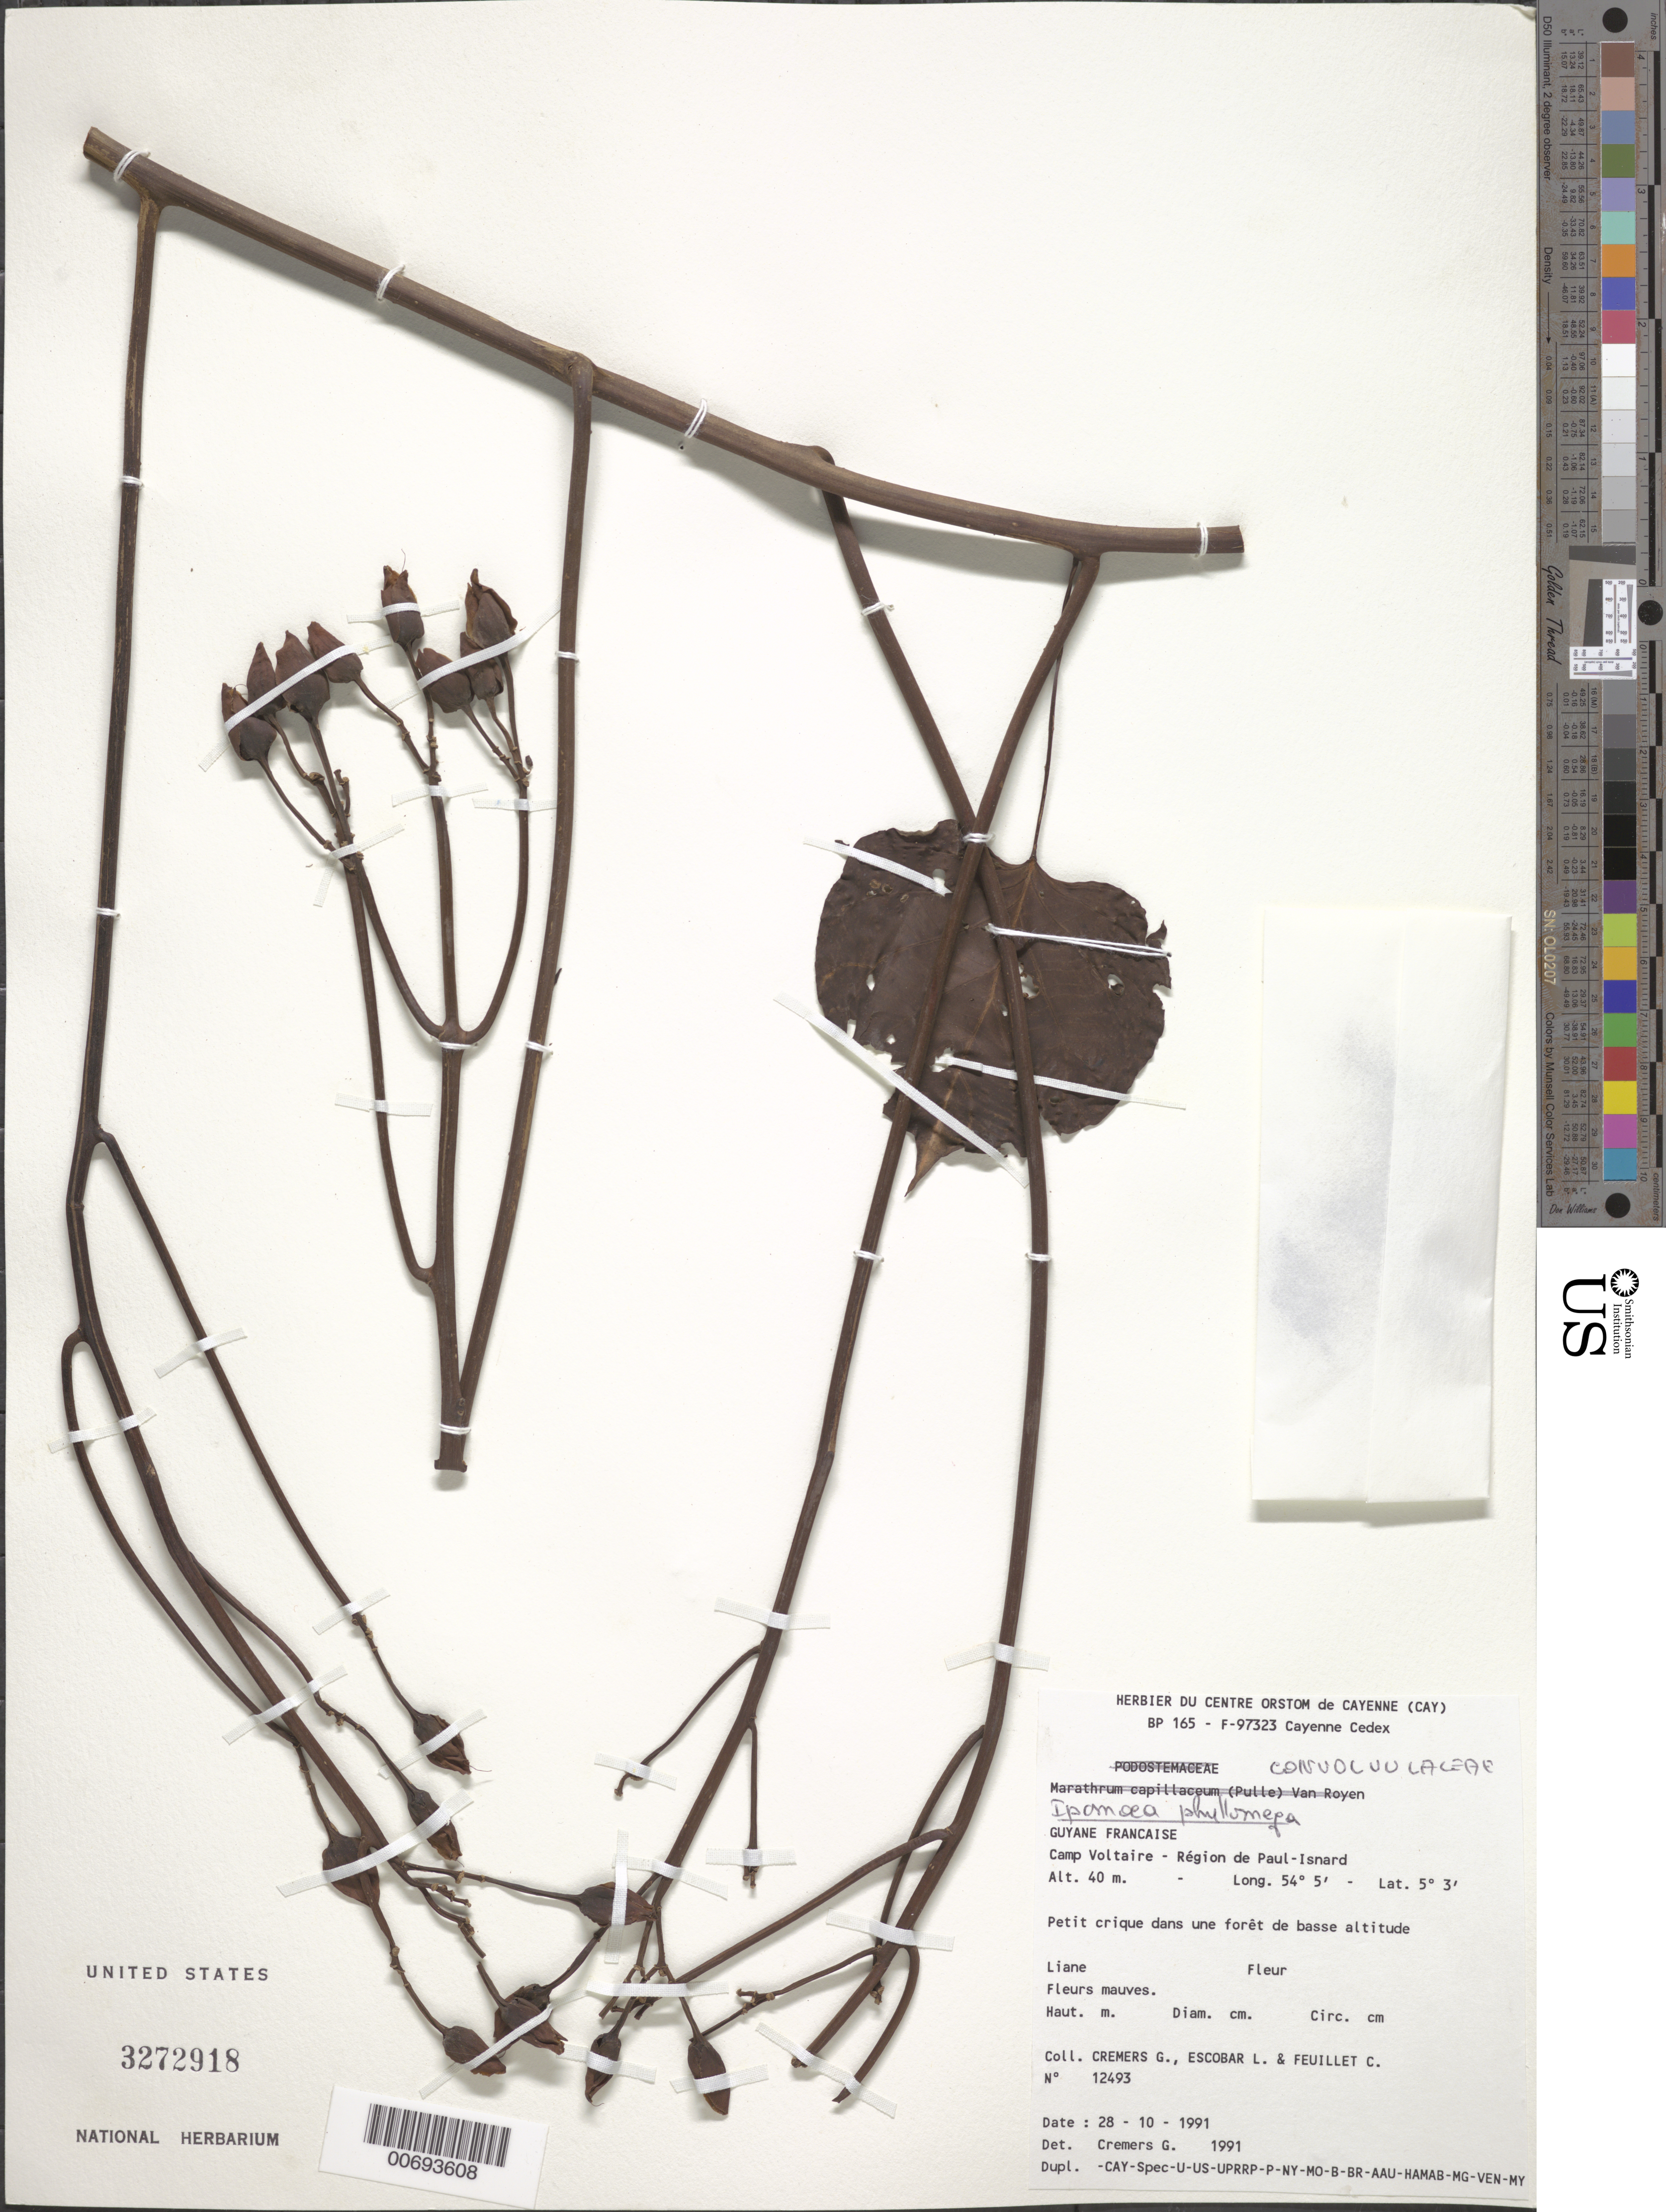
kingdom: Plantae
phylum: Tracheophyta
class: Magnoliopsida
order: Solanales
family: Convolvulaceae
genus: Ipomoea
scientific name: Ipomoea philomega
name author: (Vell.) House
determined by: Cremers, Georges A.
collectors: G. Cremers, L. Escobar & C. Feuillet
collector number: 12493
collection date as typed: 28-Oct-91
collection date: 1991-10-28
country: French Guiana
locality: Camp Voltaire, région de Paul-Isnard, Piste d'Apatou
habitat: Petit crique dans une forêt de basse altitude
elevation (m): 40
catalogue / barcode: US 3272918